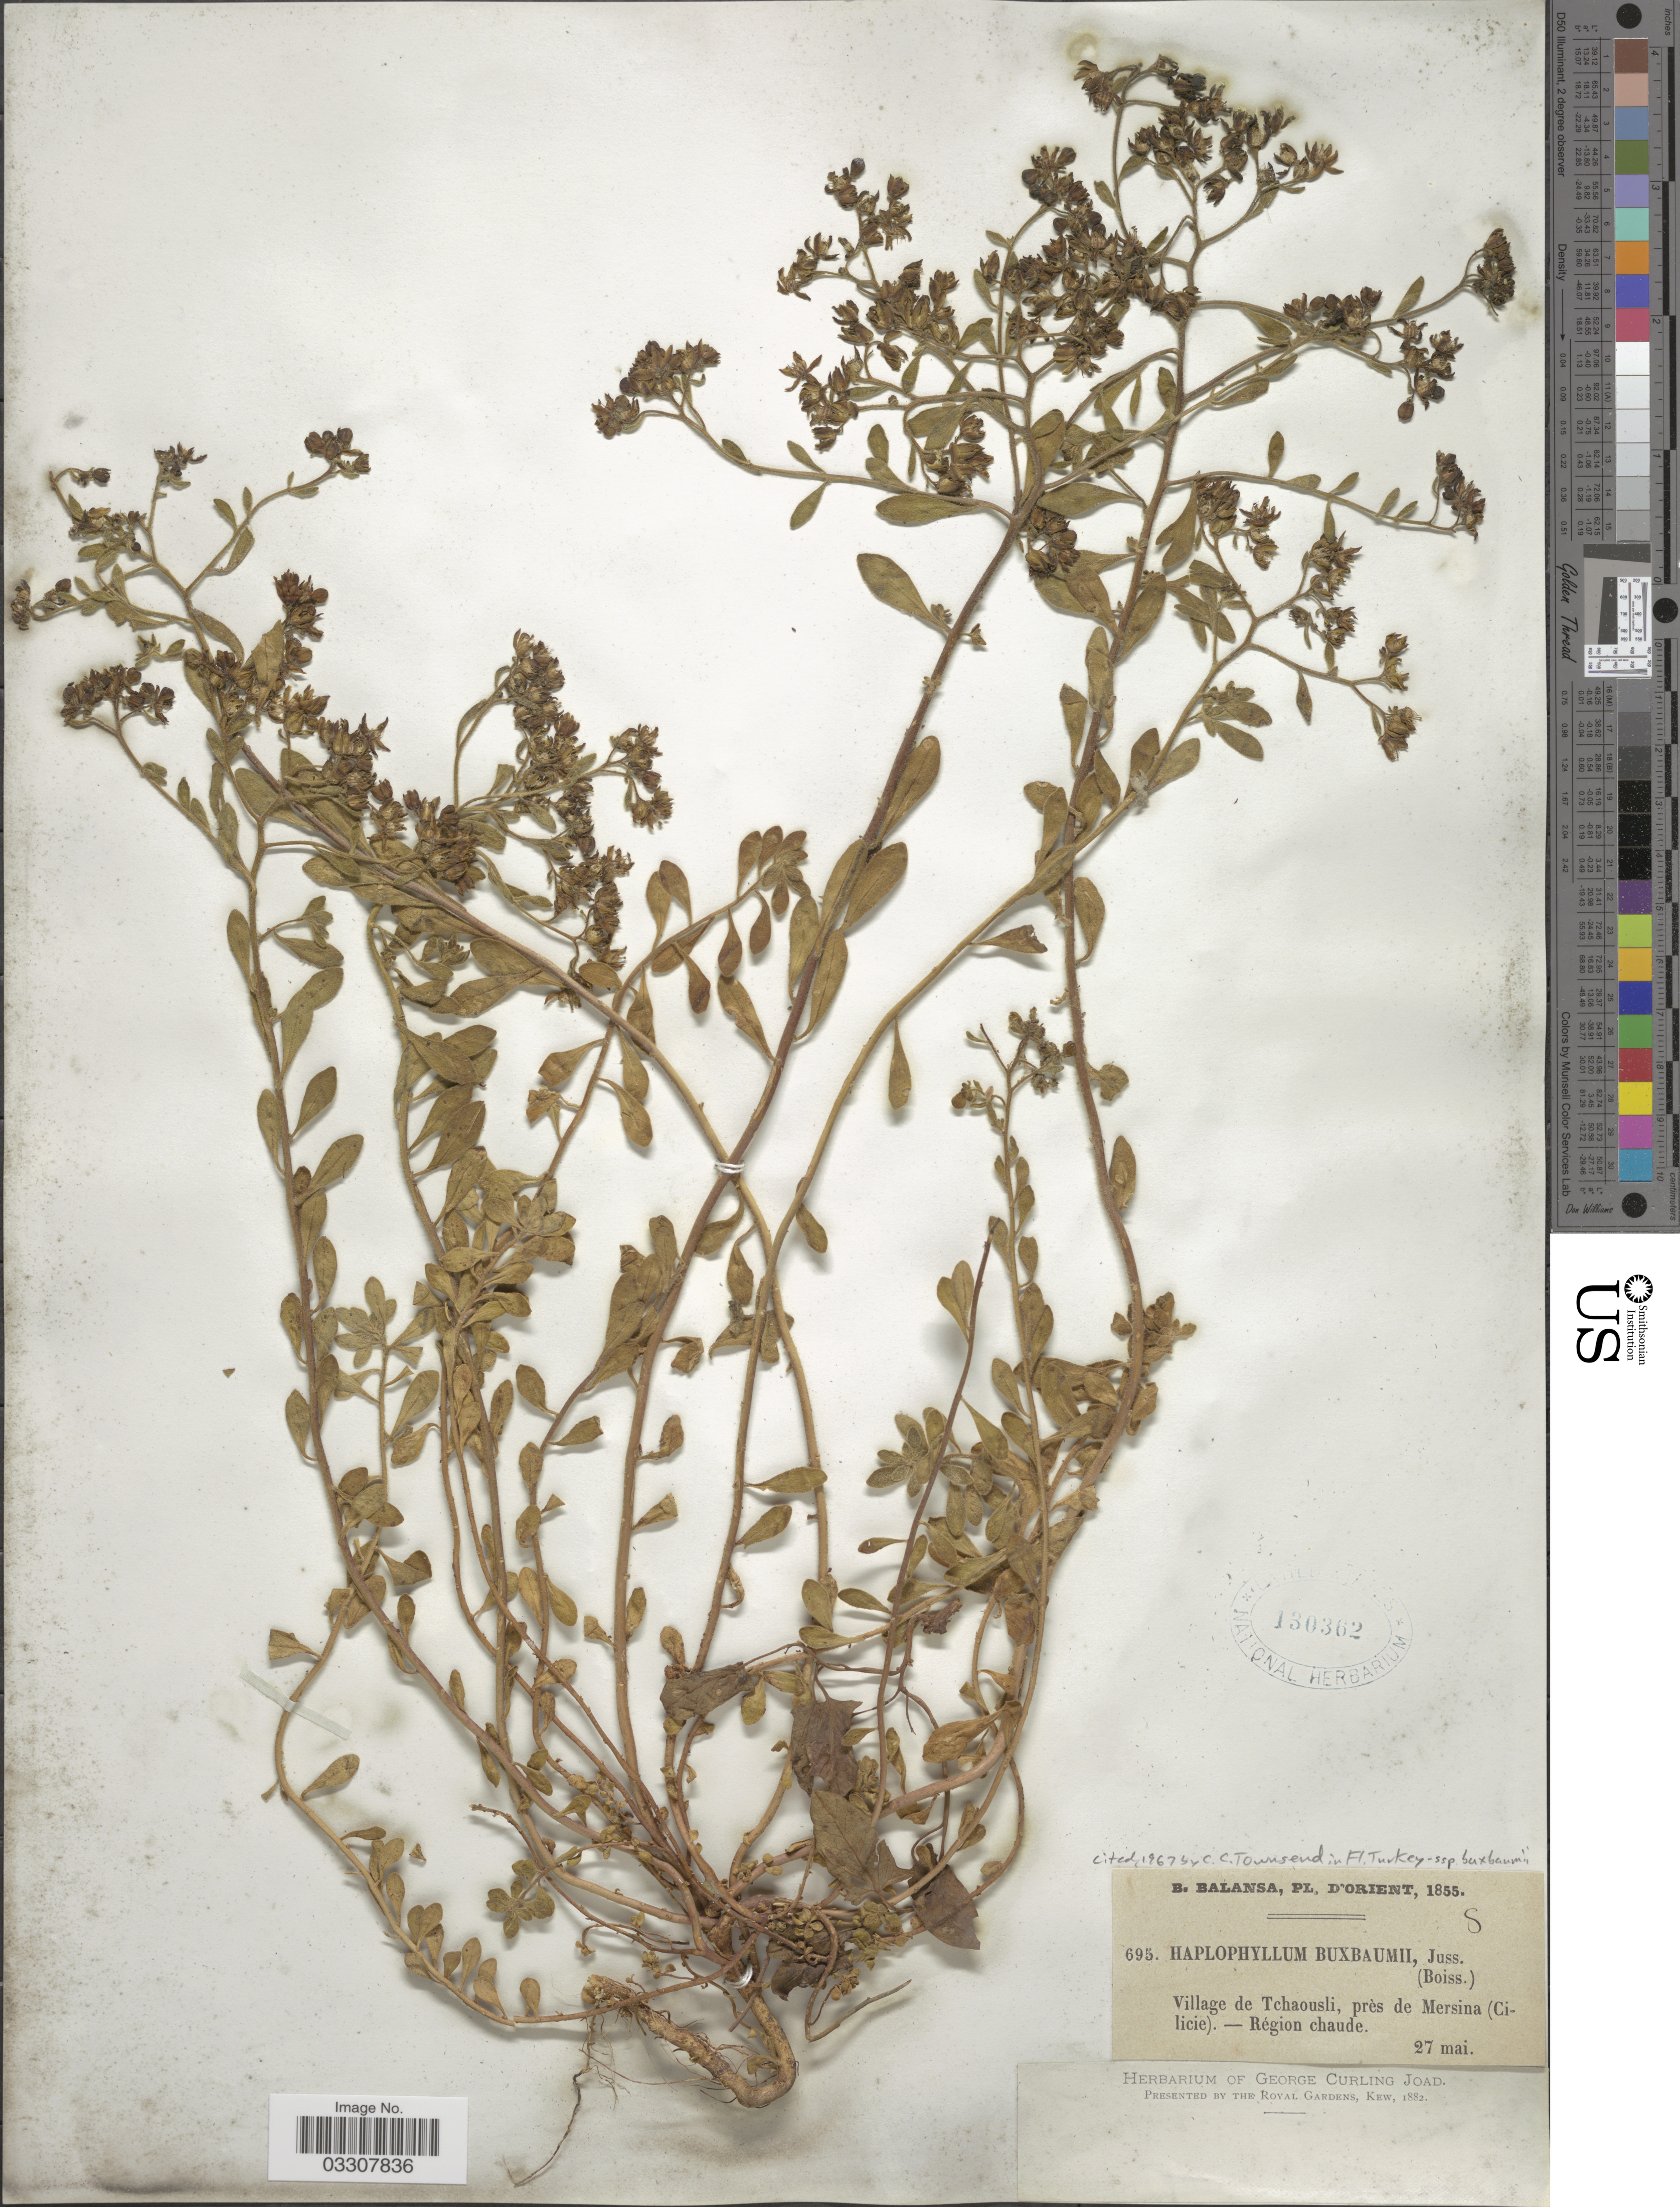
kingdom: Plantae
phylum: Tracheophyta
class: Magnoliopsida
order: Sapindales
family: Rutaceae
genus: Haplophyllum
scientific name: Haplophyllum buxbaumii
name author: (Poir.) G. Don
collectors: B. Balansa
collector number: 695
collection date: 1855-05-27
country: Turkey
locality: Orient. Village de Tchaousli, près de Mersina (Cilicie). Region chaude.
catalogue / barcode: US 130362